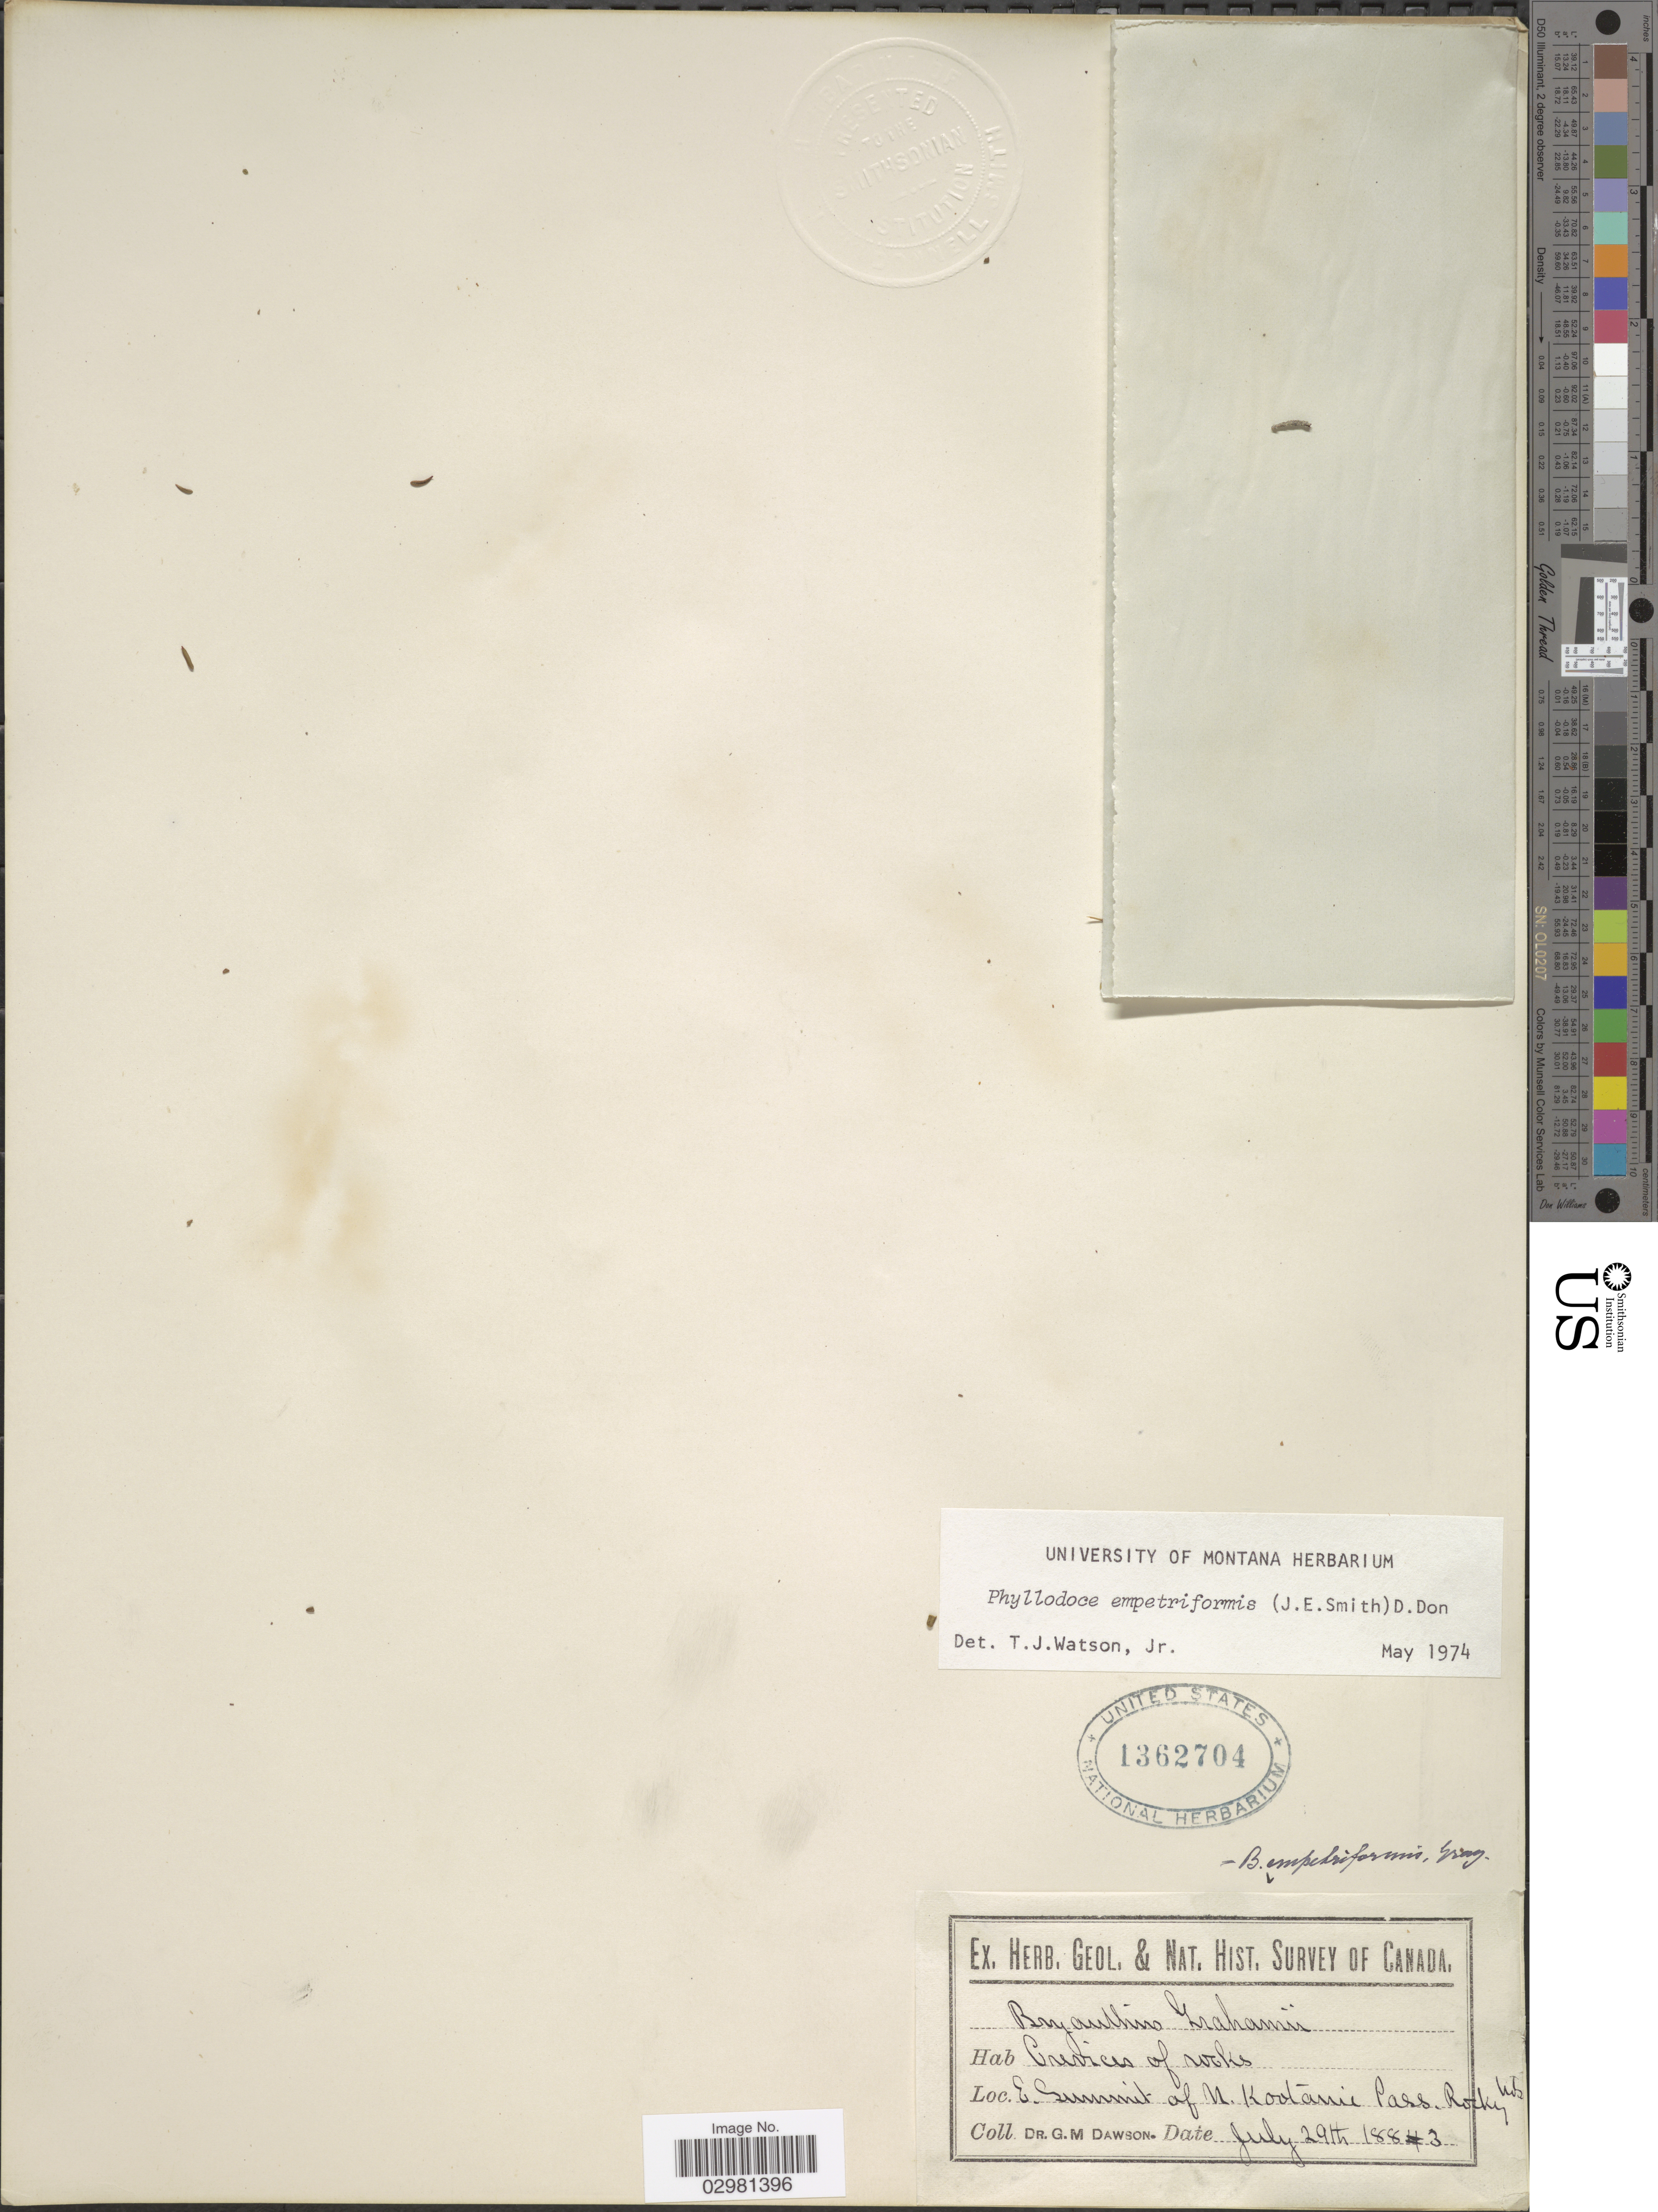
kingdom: Plantae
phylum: Tracheophyta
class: Magnoliopsida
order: Ericales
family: Ericaceae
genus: Phyllodoce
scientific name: Phyllodoce empetiformis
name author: (Small) D. Don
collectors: G. M. Dawson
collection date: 1883-01-29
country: Canada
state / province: British Columbia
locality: E. Summit of N. Kootanie Pass. Rocky Mts.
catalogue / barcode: US 1362704